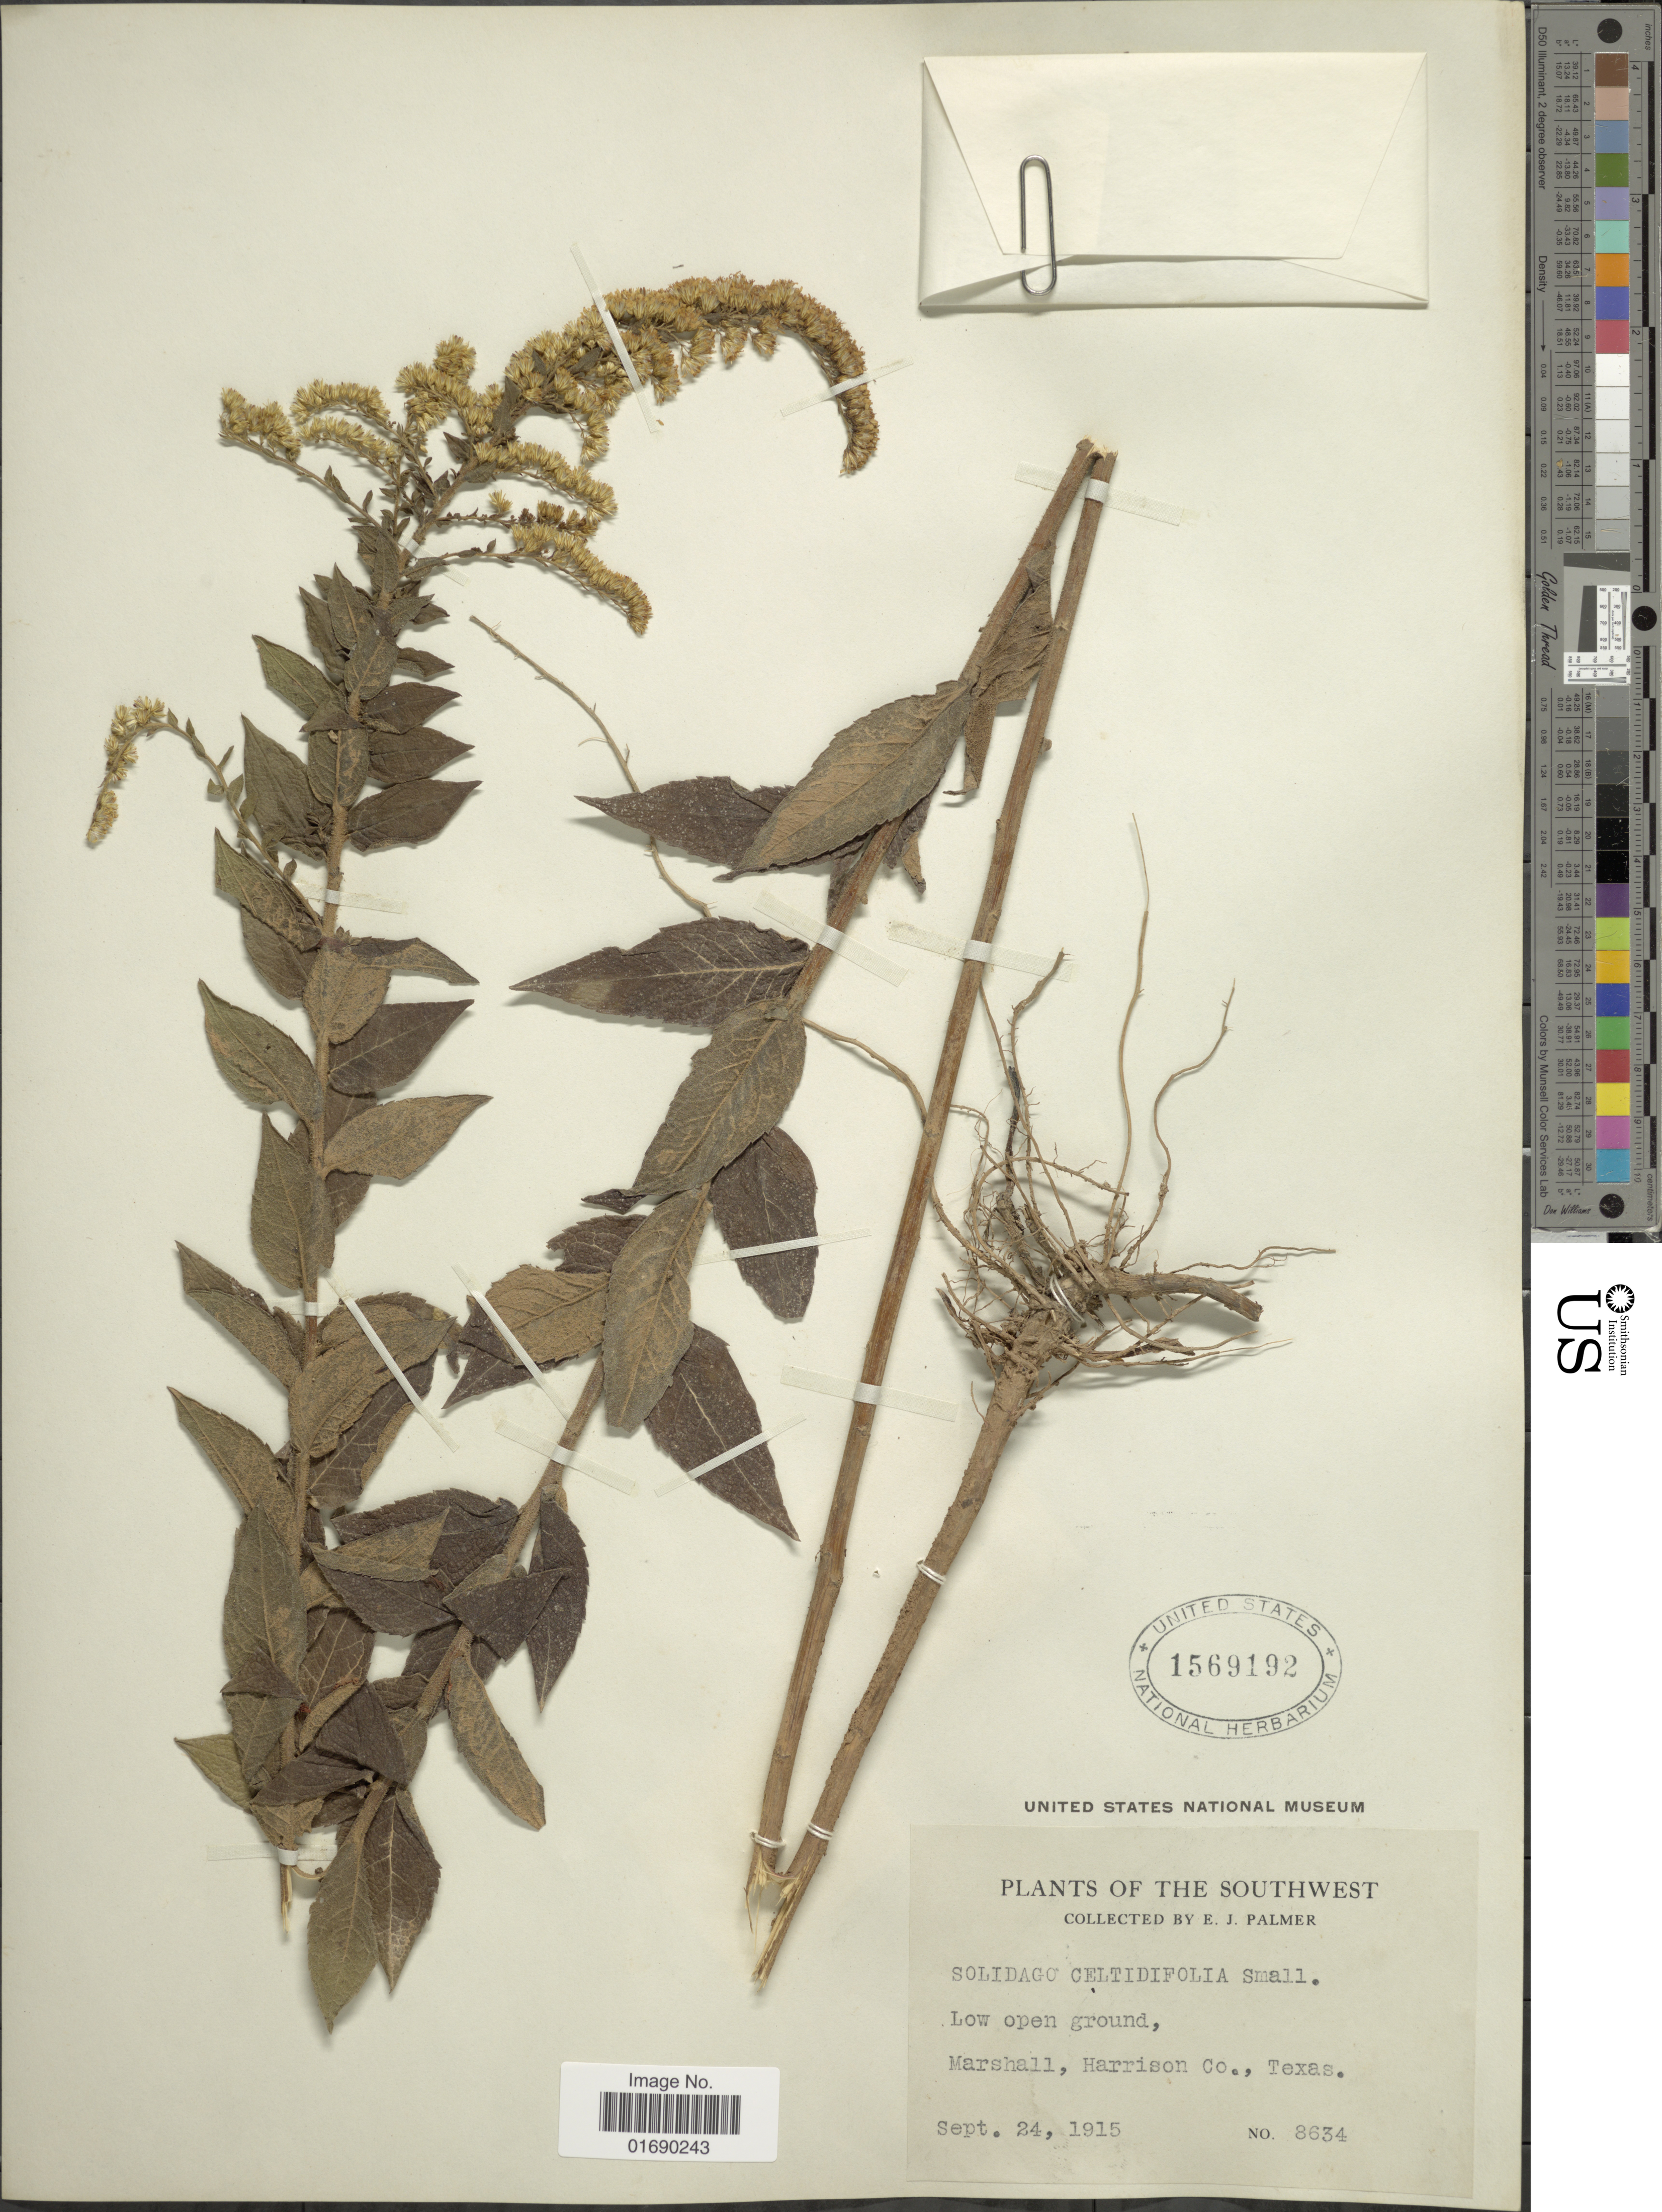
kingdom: Plantae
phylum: Tracheophyta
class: Magnoliopsida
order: Asterales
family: Asteraceae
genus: Solidago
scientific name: Solidago rugosa var. celtidifolia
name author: (Small) Fernald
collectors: E. J. Palmer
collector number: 8634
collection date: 1915-09-24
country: United States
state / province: Texas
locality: The Southwest, Low open ground, Marshall, Harris Co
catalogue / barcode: US 1569192